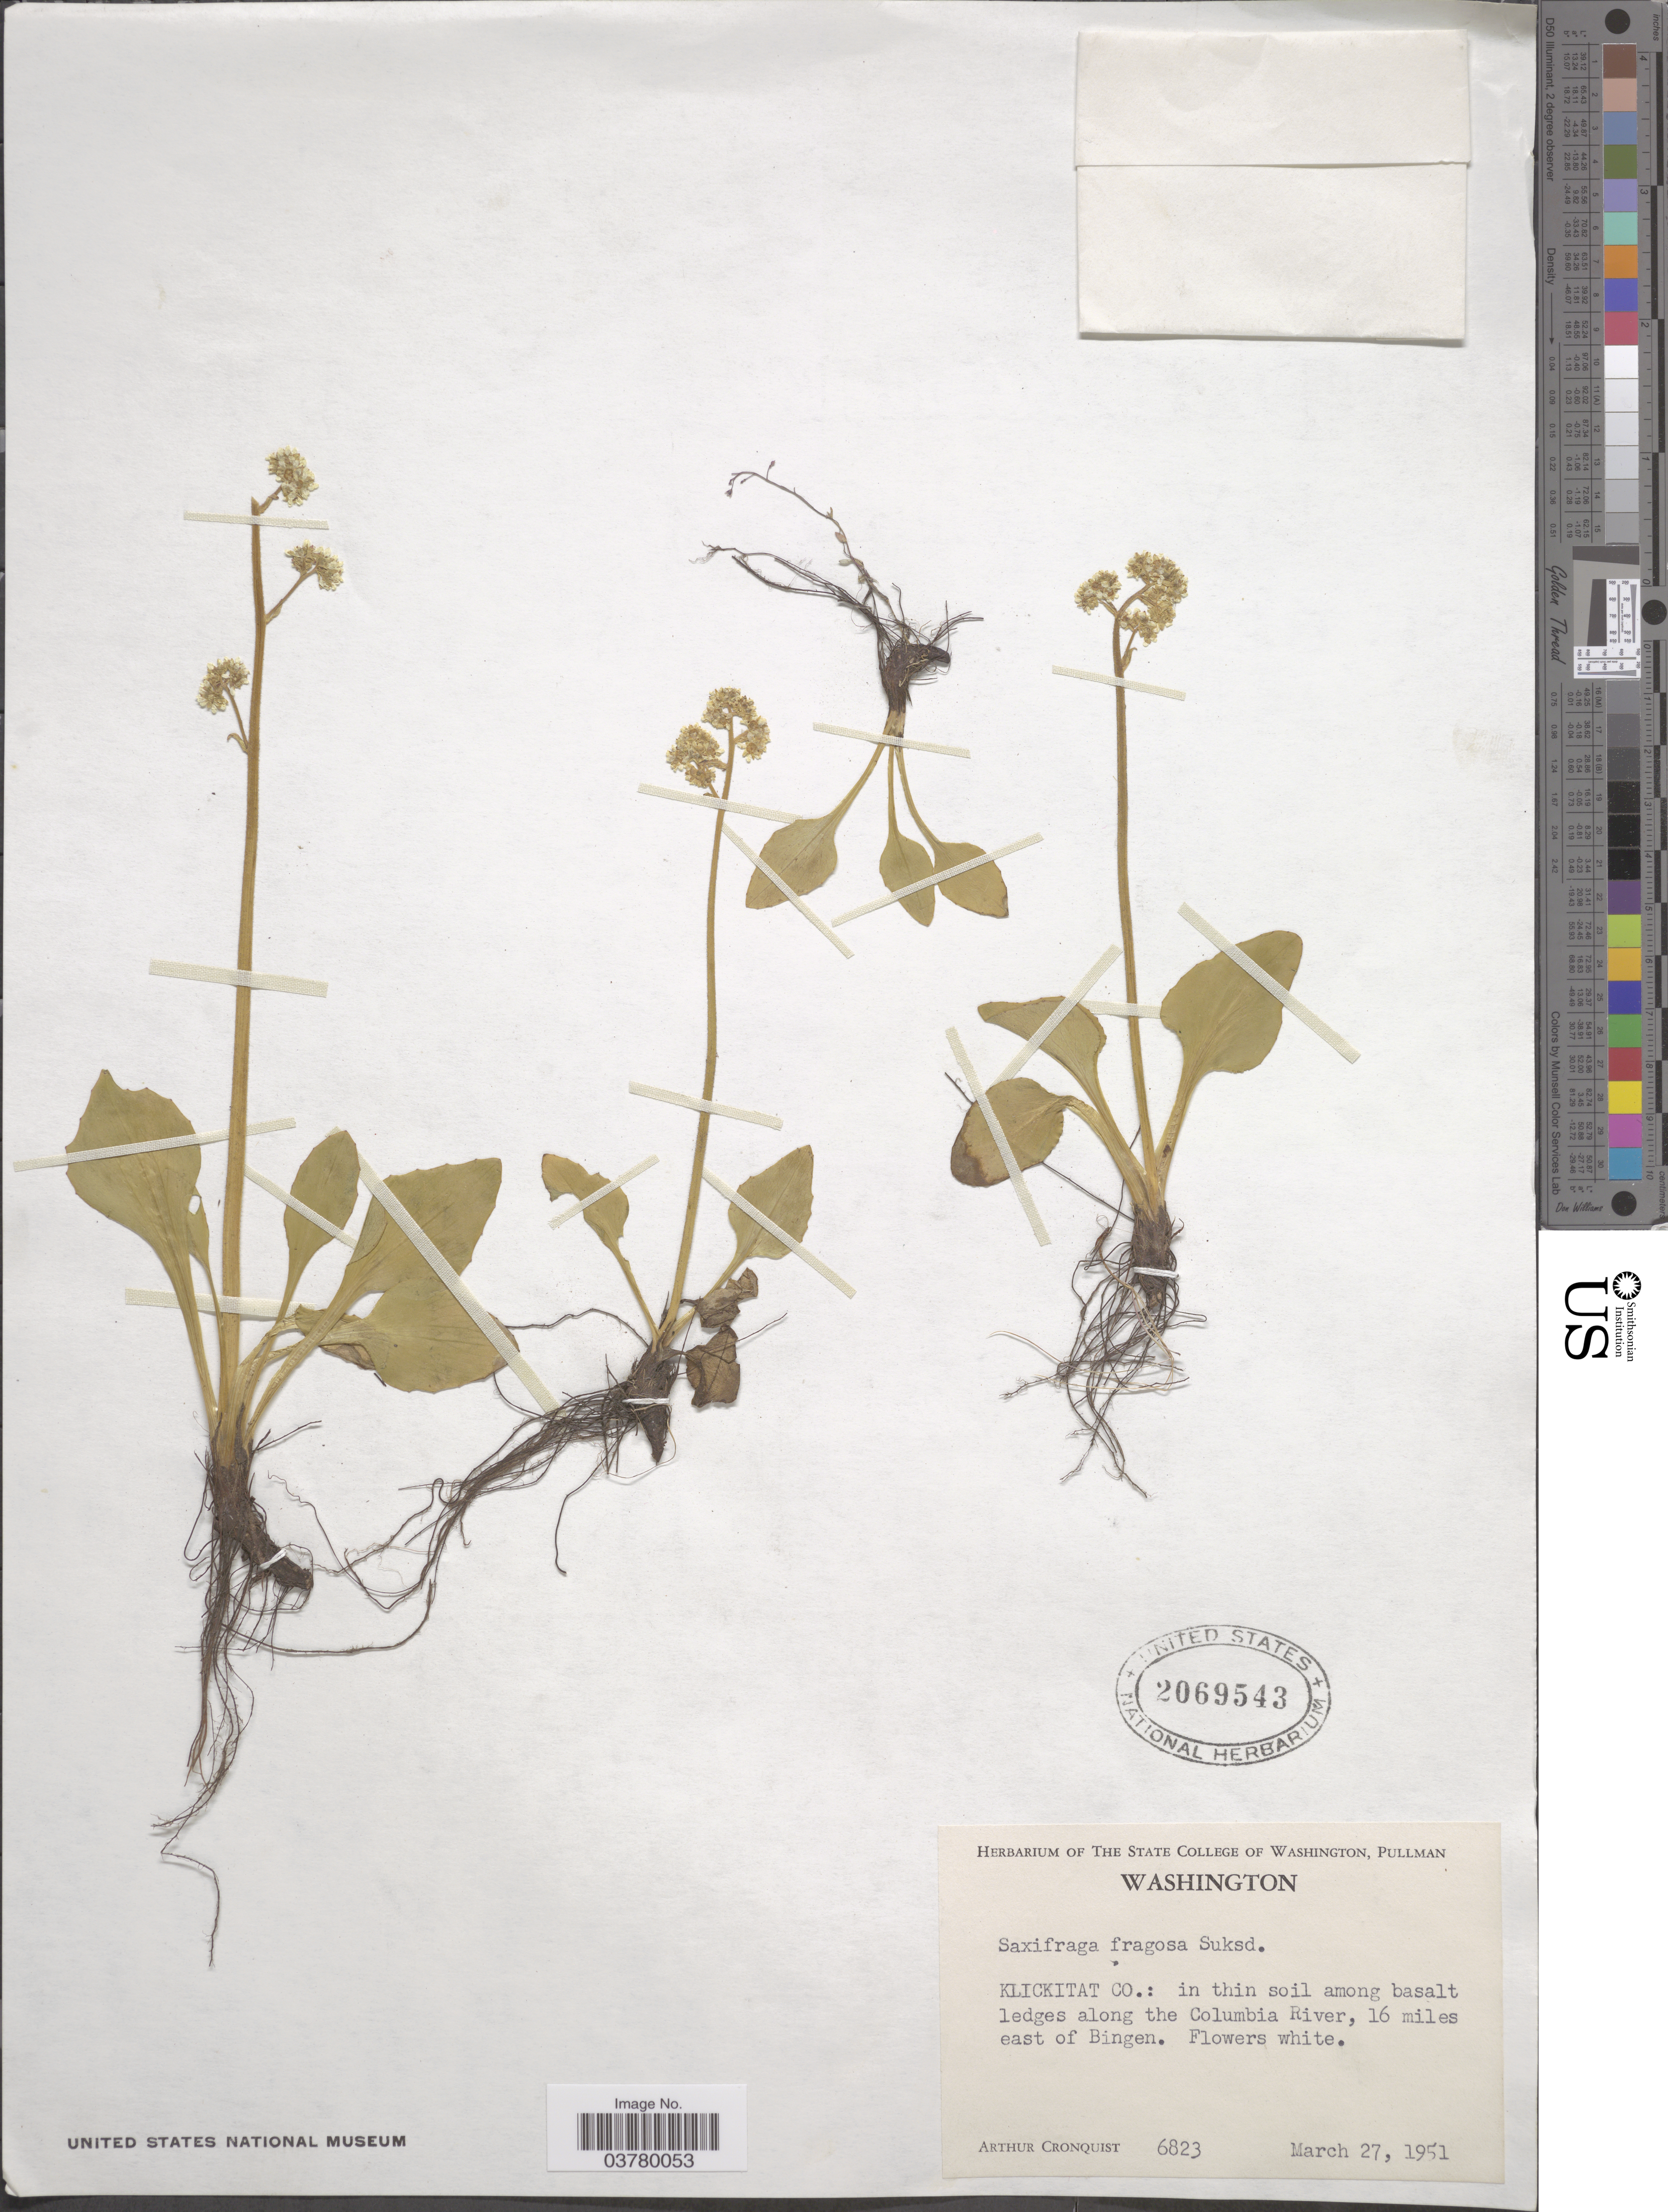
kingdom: Plantae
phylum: Tracheophyta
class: Magnoliopsida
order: Saxifragales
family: Saxifragaceae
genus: Micranthes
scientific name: Micranthes fragosa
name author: (Suksd. ex Small) Small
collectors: A. Cronquist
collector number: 6823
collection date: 1951-03-27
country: United States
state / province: Washington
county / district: Klickitat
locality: Klickitat Co.: in thin soil among basalt ledges along the Columbia River, 16 miles east of Bingen.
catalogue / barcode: US 2069543